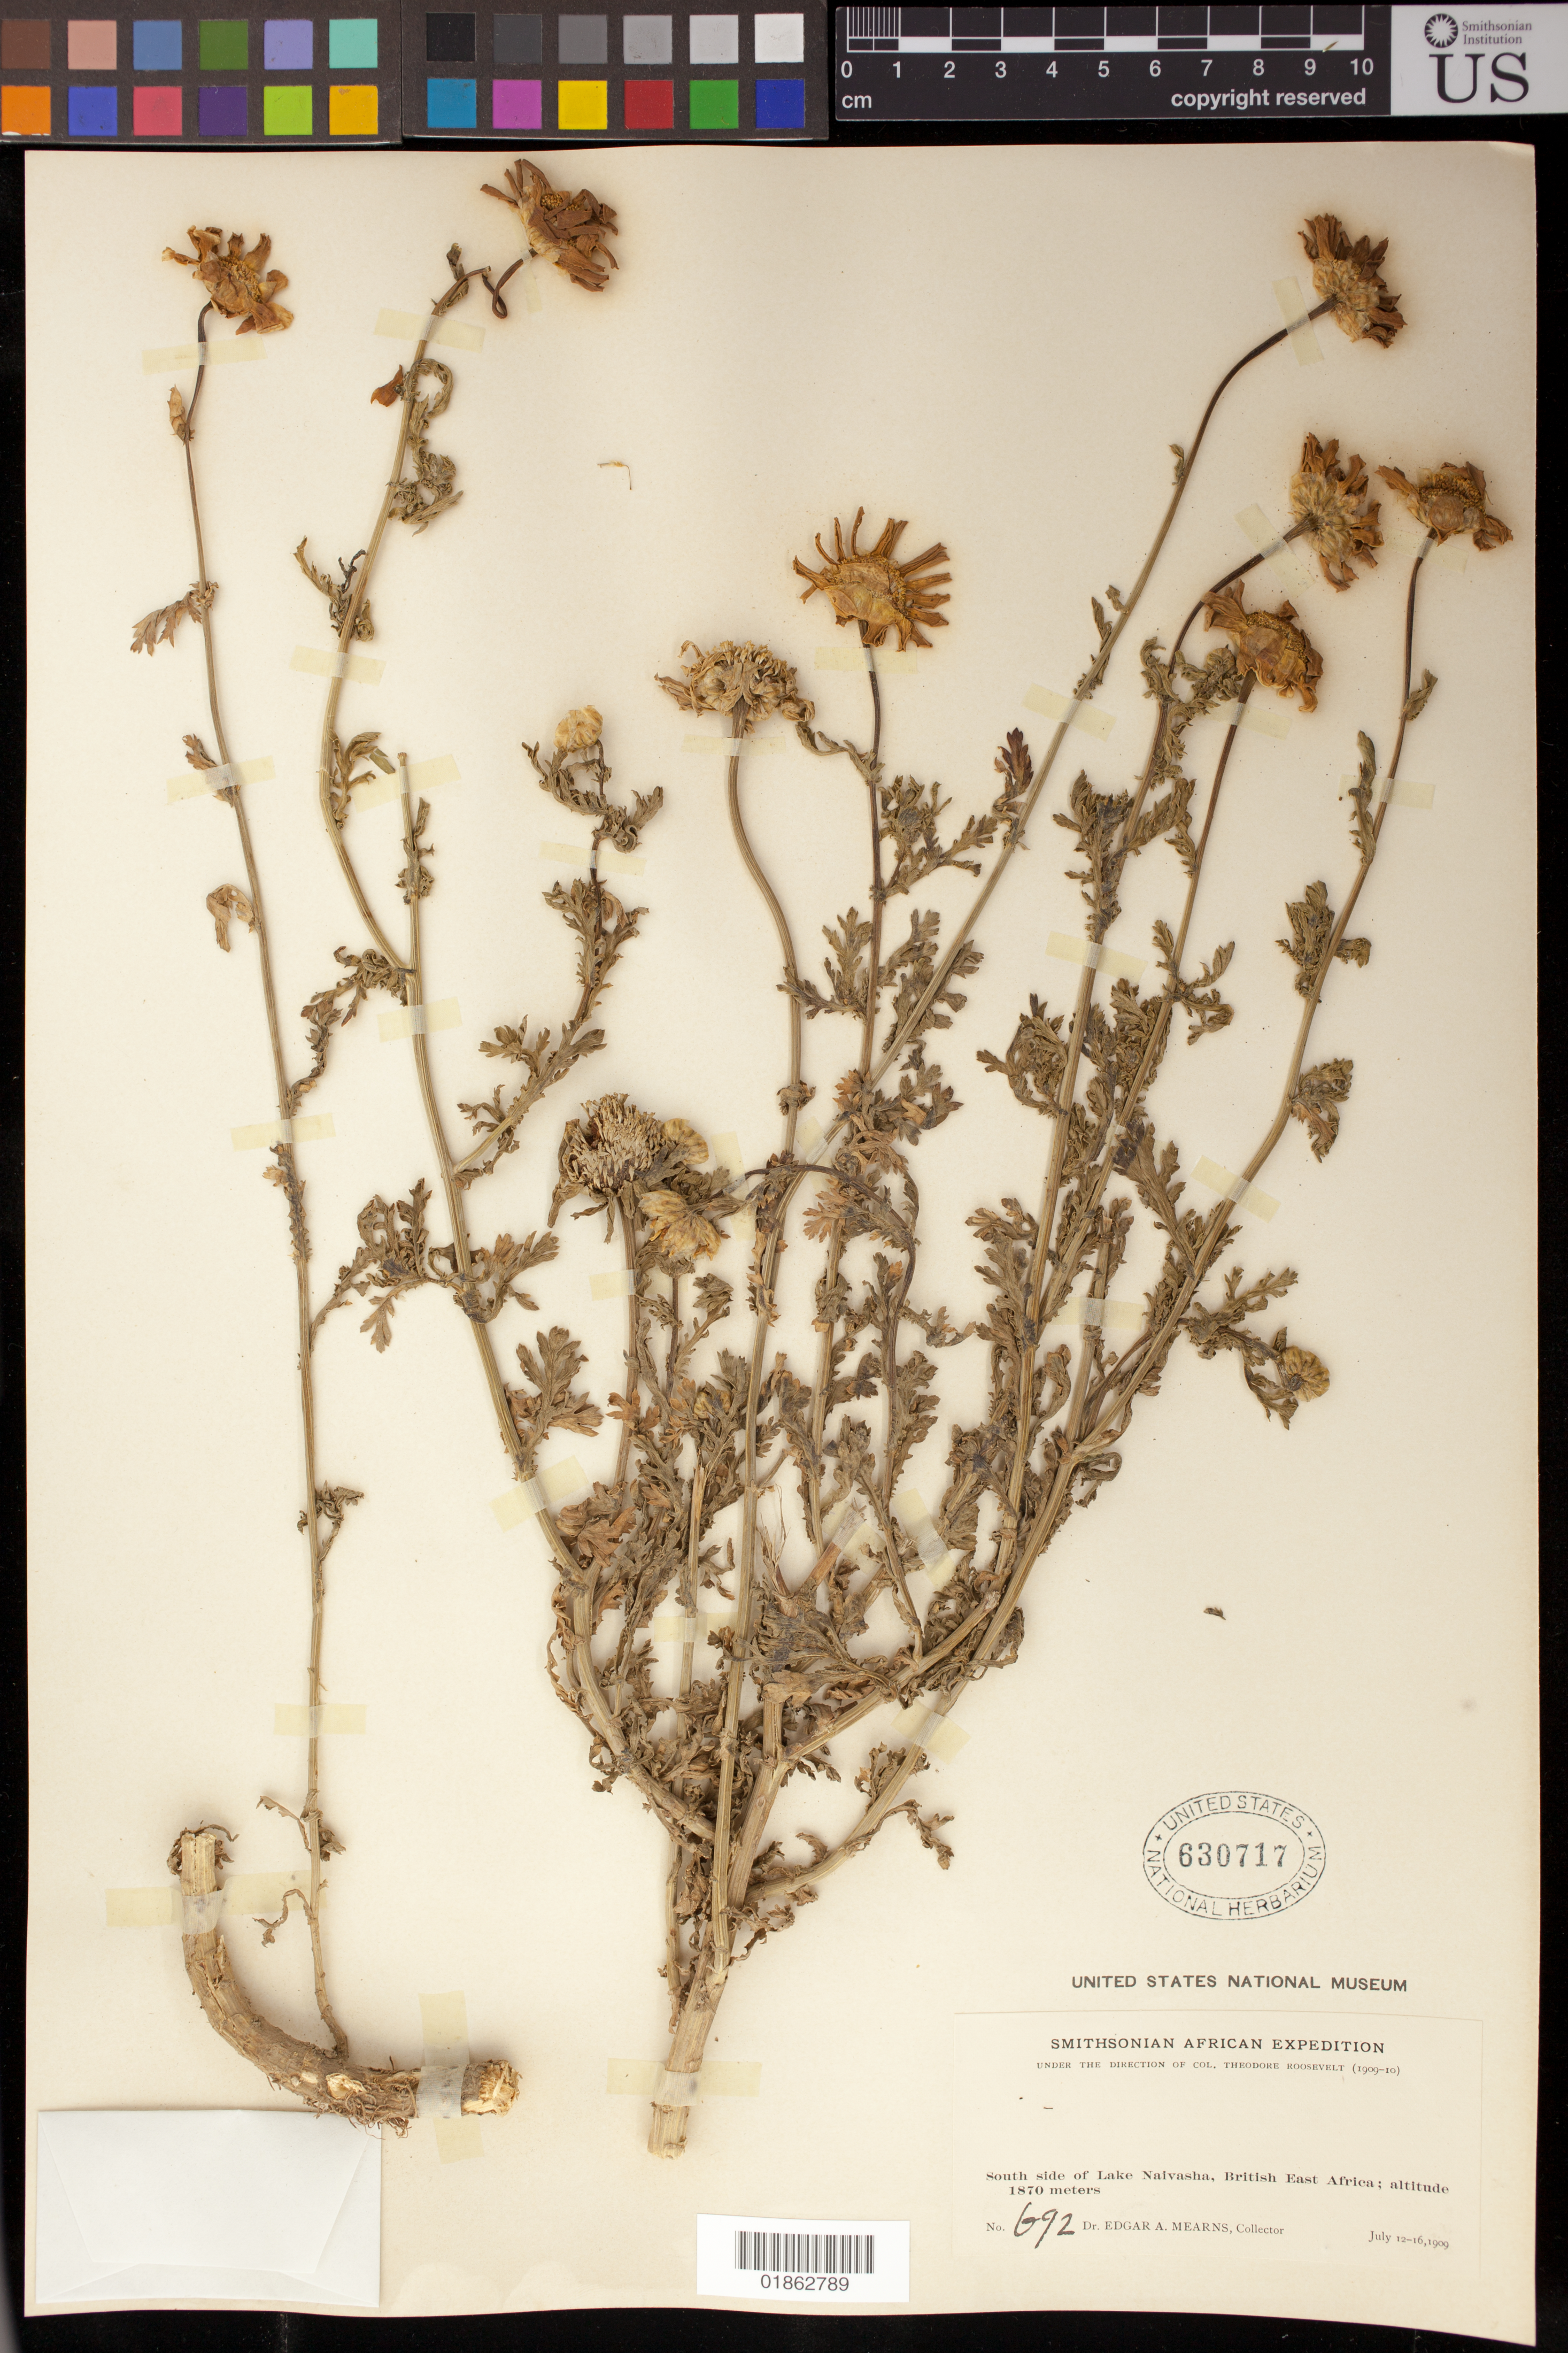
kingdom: Plantae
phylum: Tracheophyta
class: Magnoliopsida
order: Asterales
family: Asteraceae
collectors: E. A. Mearns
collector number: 692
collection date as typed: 12 Jul 1909 to 16 Jul 1909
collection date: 1909-07-12/1909-07-16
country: Kenya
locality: South side of Lake Naivasha.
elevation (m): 1870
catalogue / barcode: US 630717